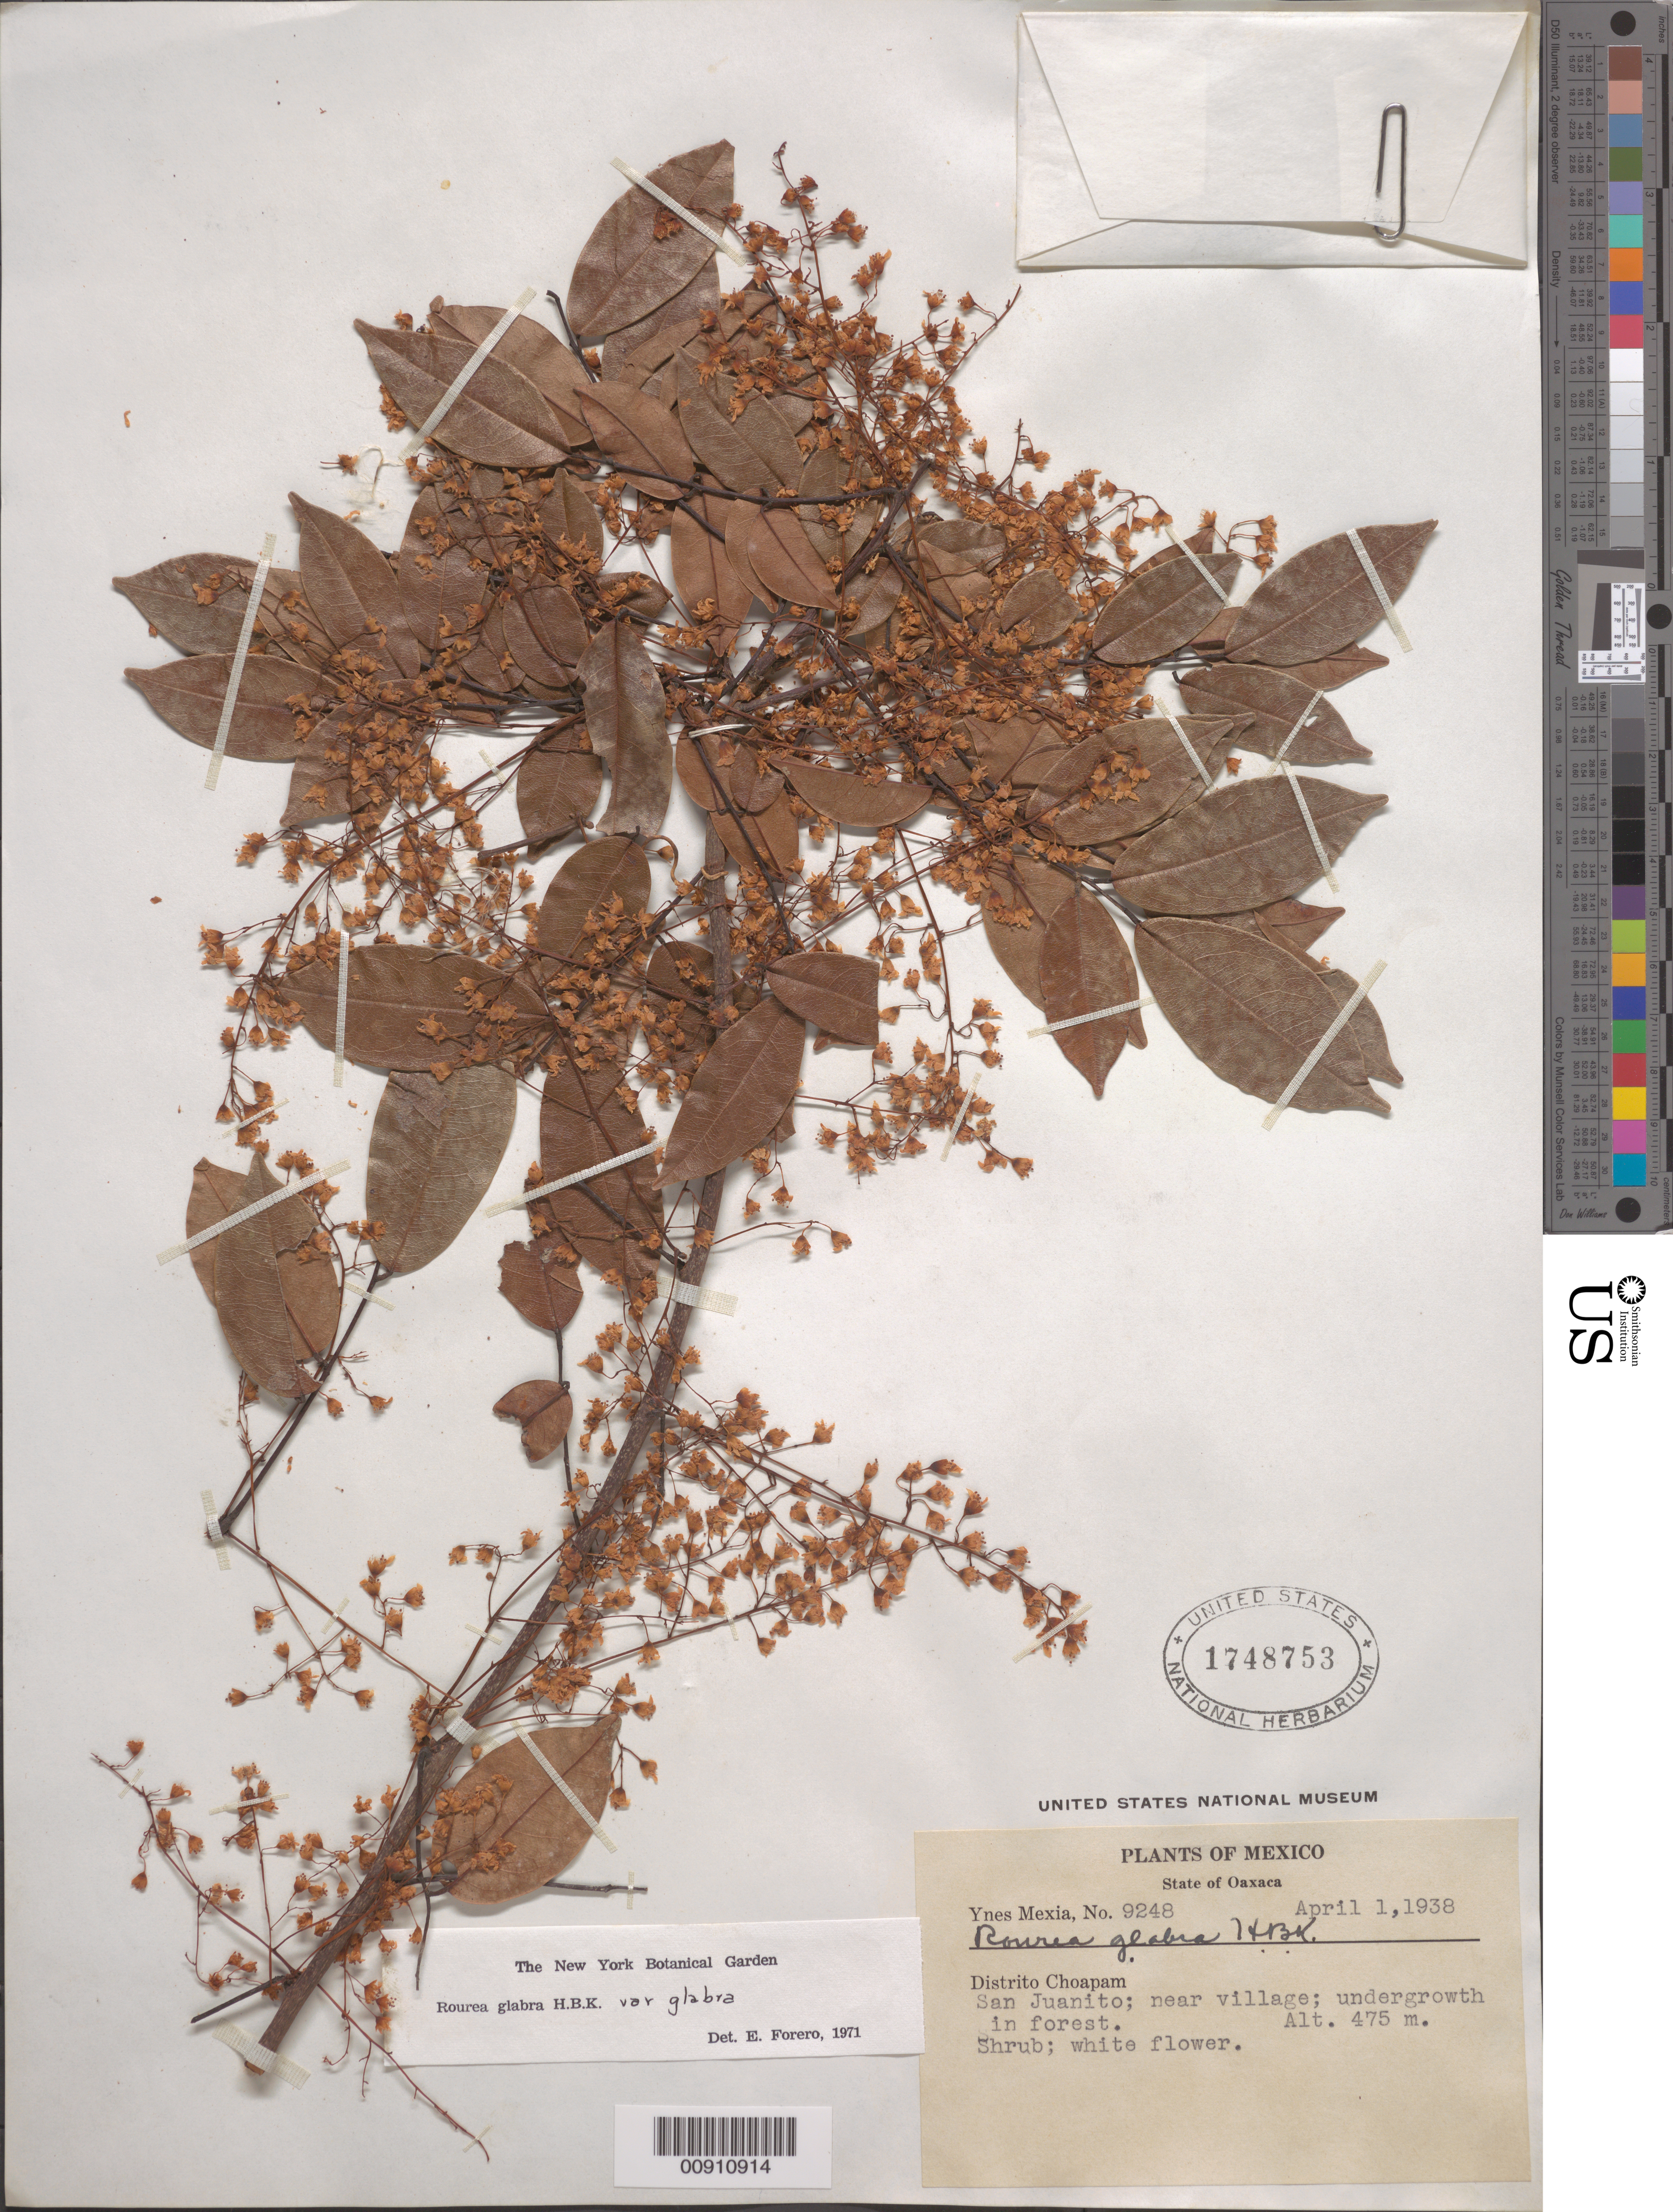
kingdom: Plantae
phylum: Tracheophyta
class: Magnoliopsida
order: Oxalidales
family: Connaraceae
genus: Rourea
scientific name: Rourea glabra var. glabra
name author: Kunth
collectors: Y. Mexia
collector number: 9248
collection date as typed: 01 Apr 1938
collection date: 1938-04-01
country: Mexico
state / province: Oaxaca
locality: San Juanito; near village. Distrito Choapam, State of Oaxaca.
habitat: Undergrowth in forest.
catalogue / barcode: US 1748753